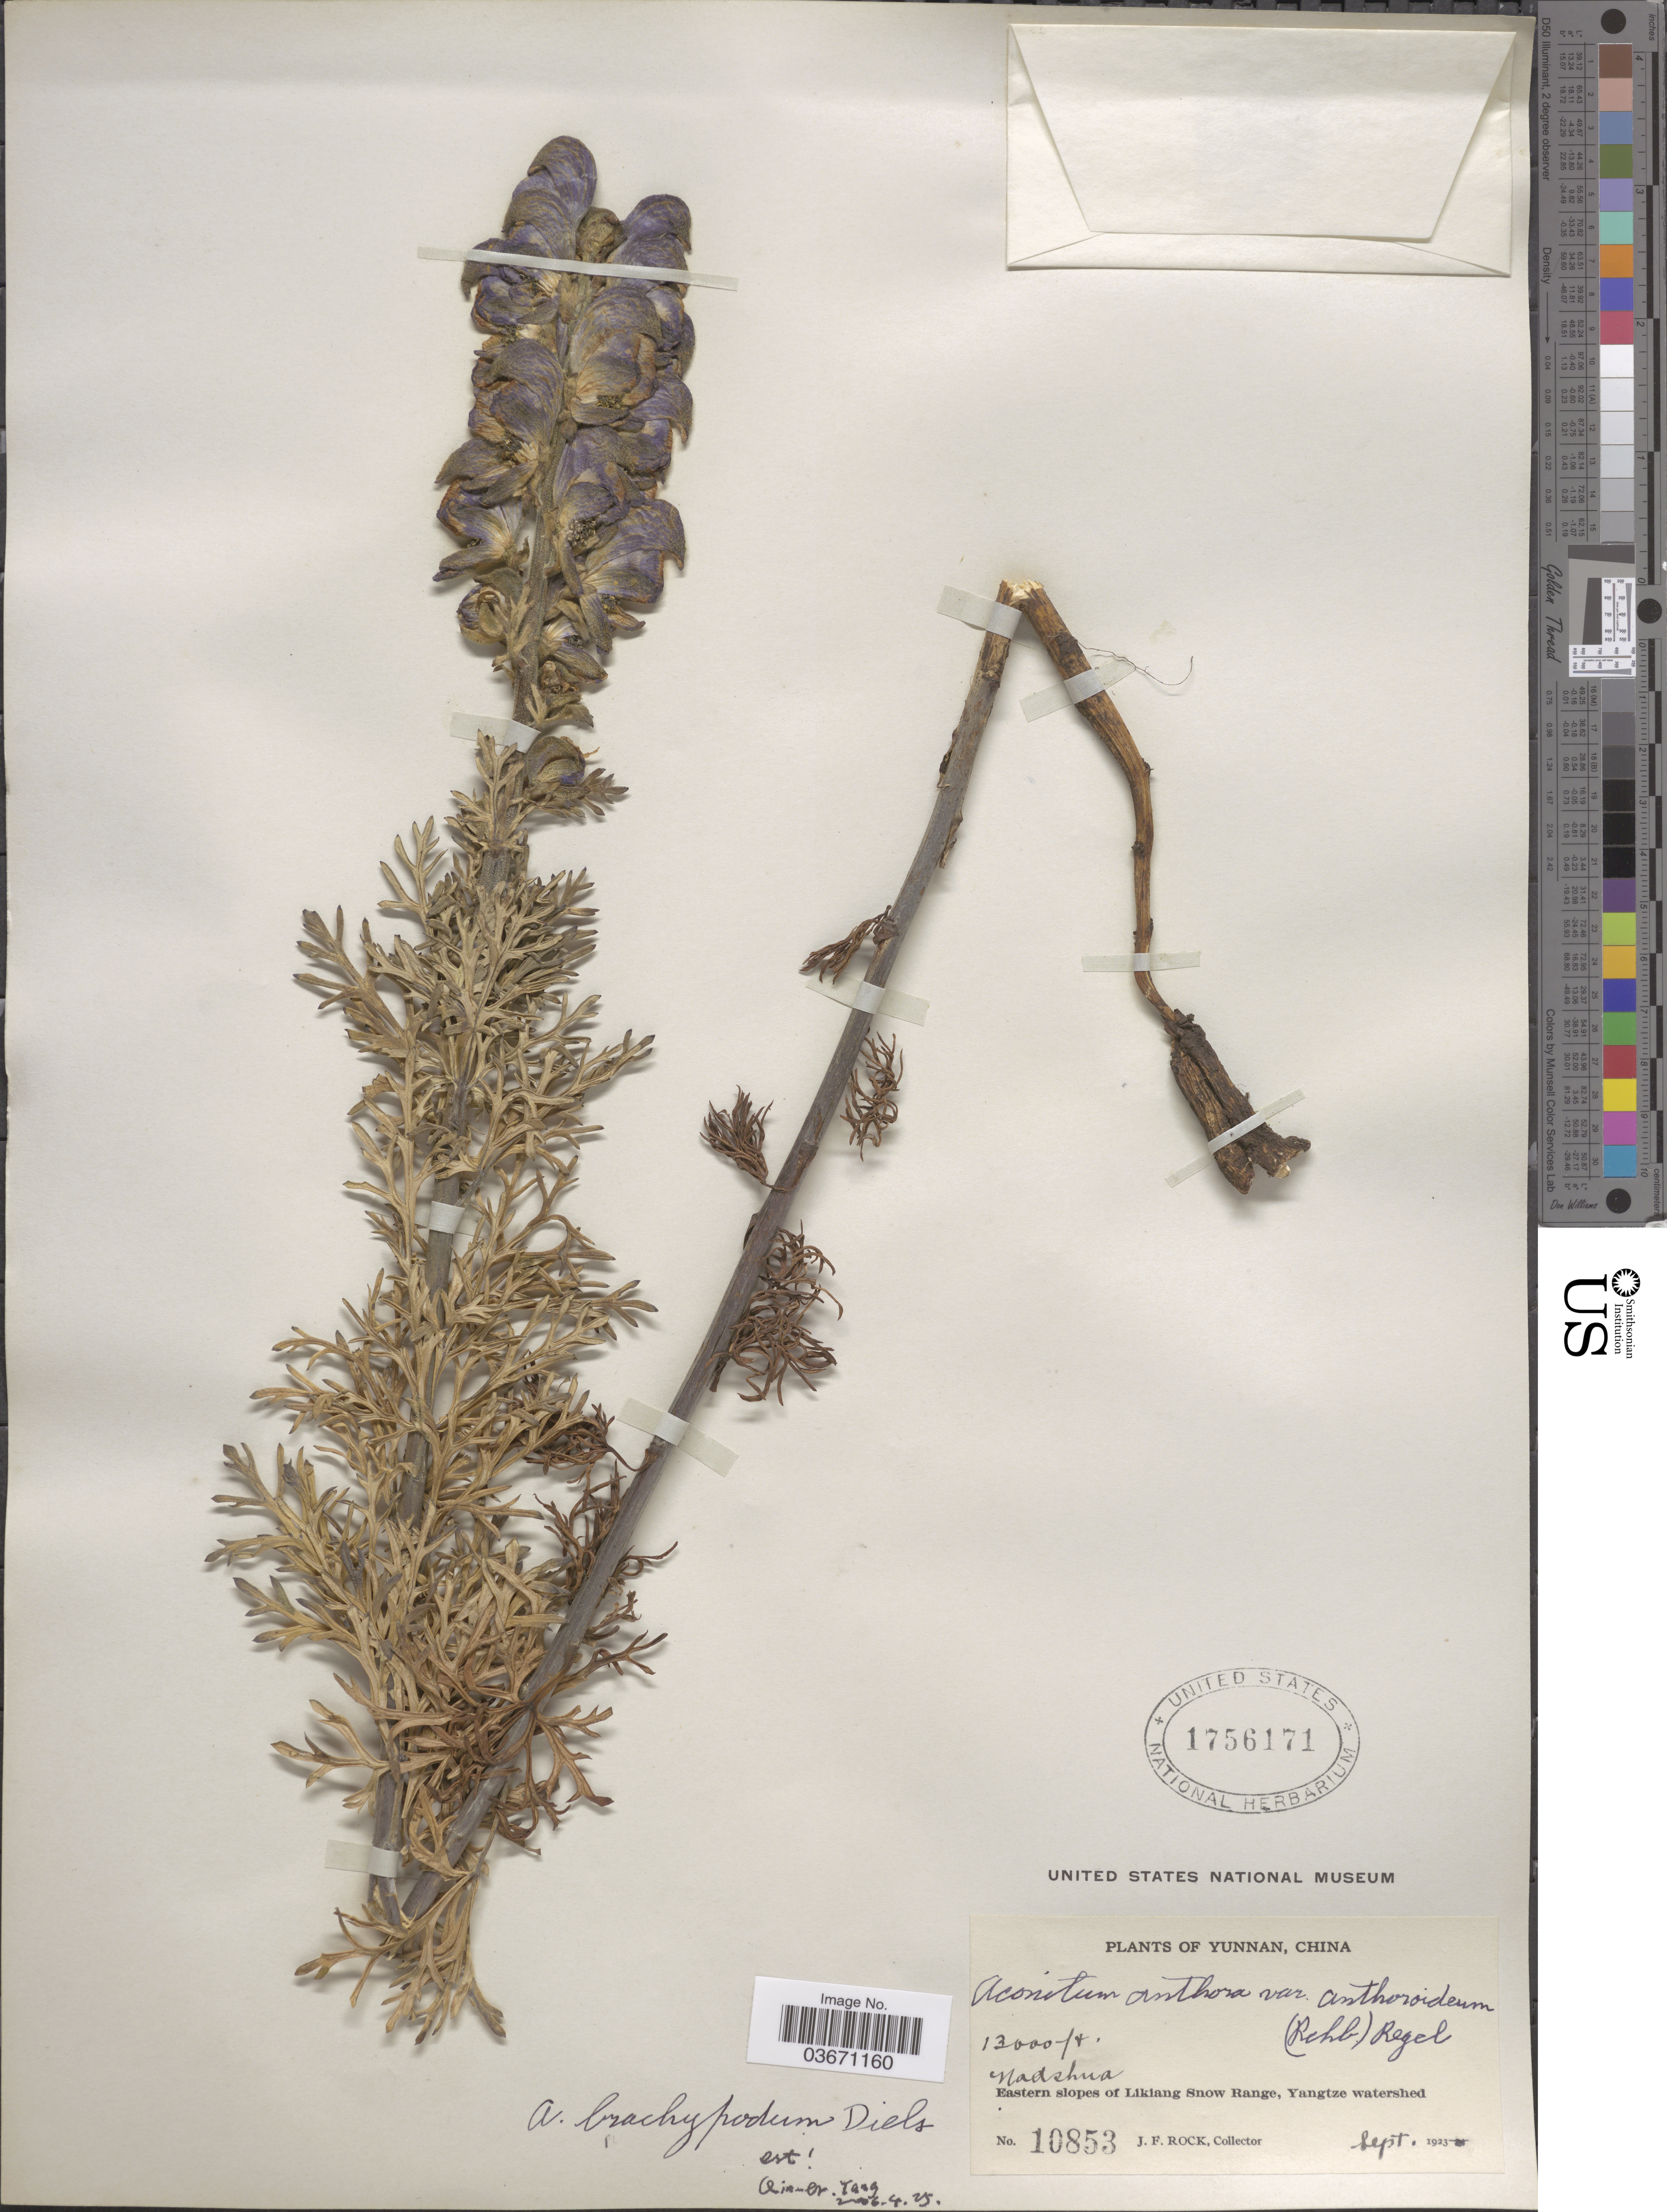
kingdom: Plantae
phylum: Tracheophyta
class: Magnoliopsida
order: Ranunculales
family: Ranunculaceae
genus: Aconitum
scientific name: Aconitum brachypodum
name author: Diels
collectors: J. Rock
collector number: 10853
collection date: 1923-09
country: China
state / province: Yunnan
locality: Nadshua. Eastern slopes of Likiang Snow Range, Yangtze watershed.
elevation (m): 3962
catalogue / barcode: US 1756171